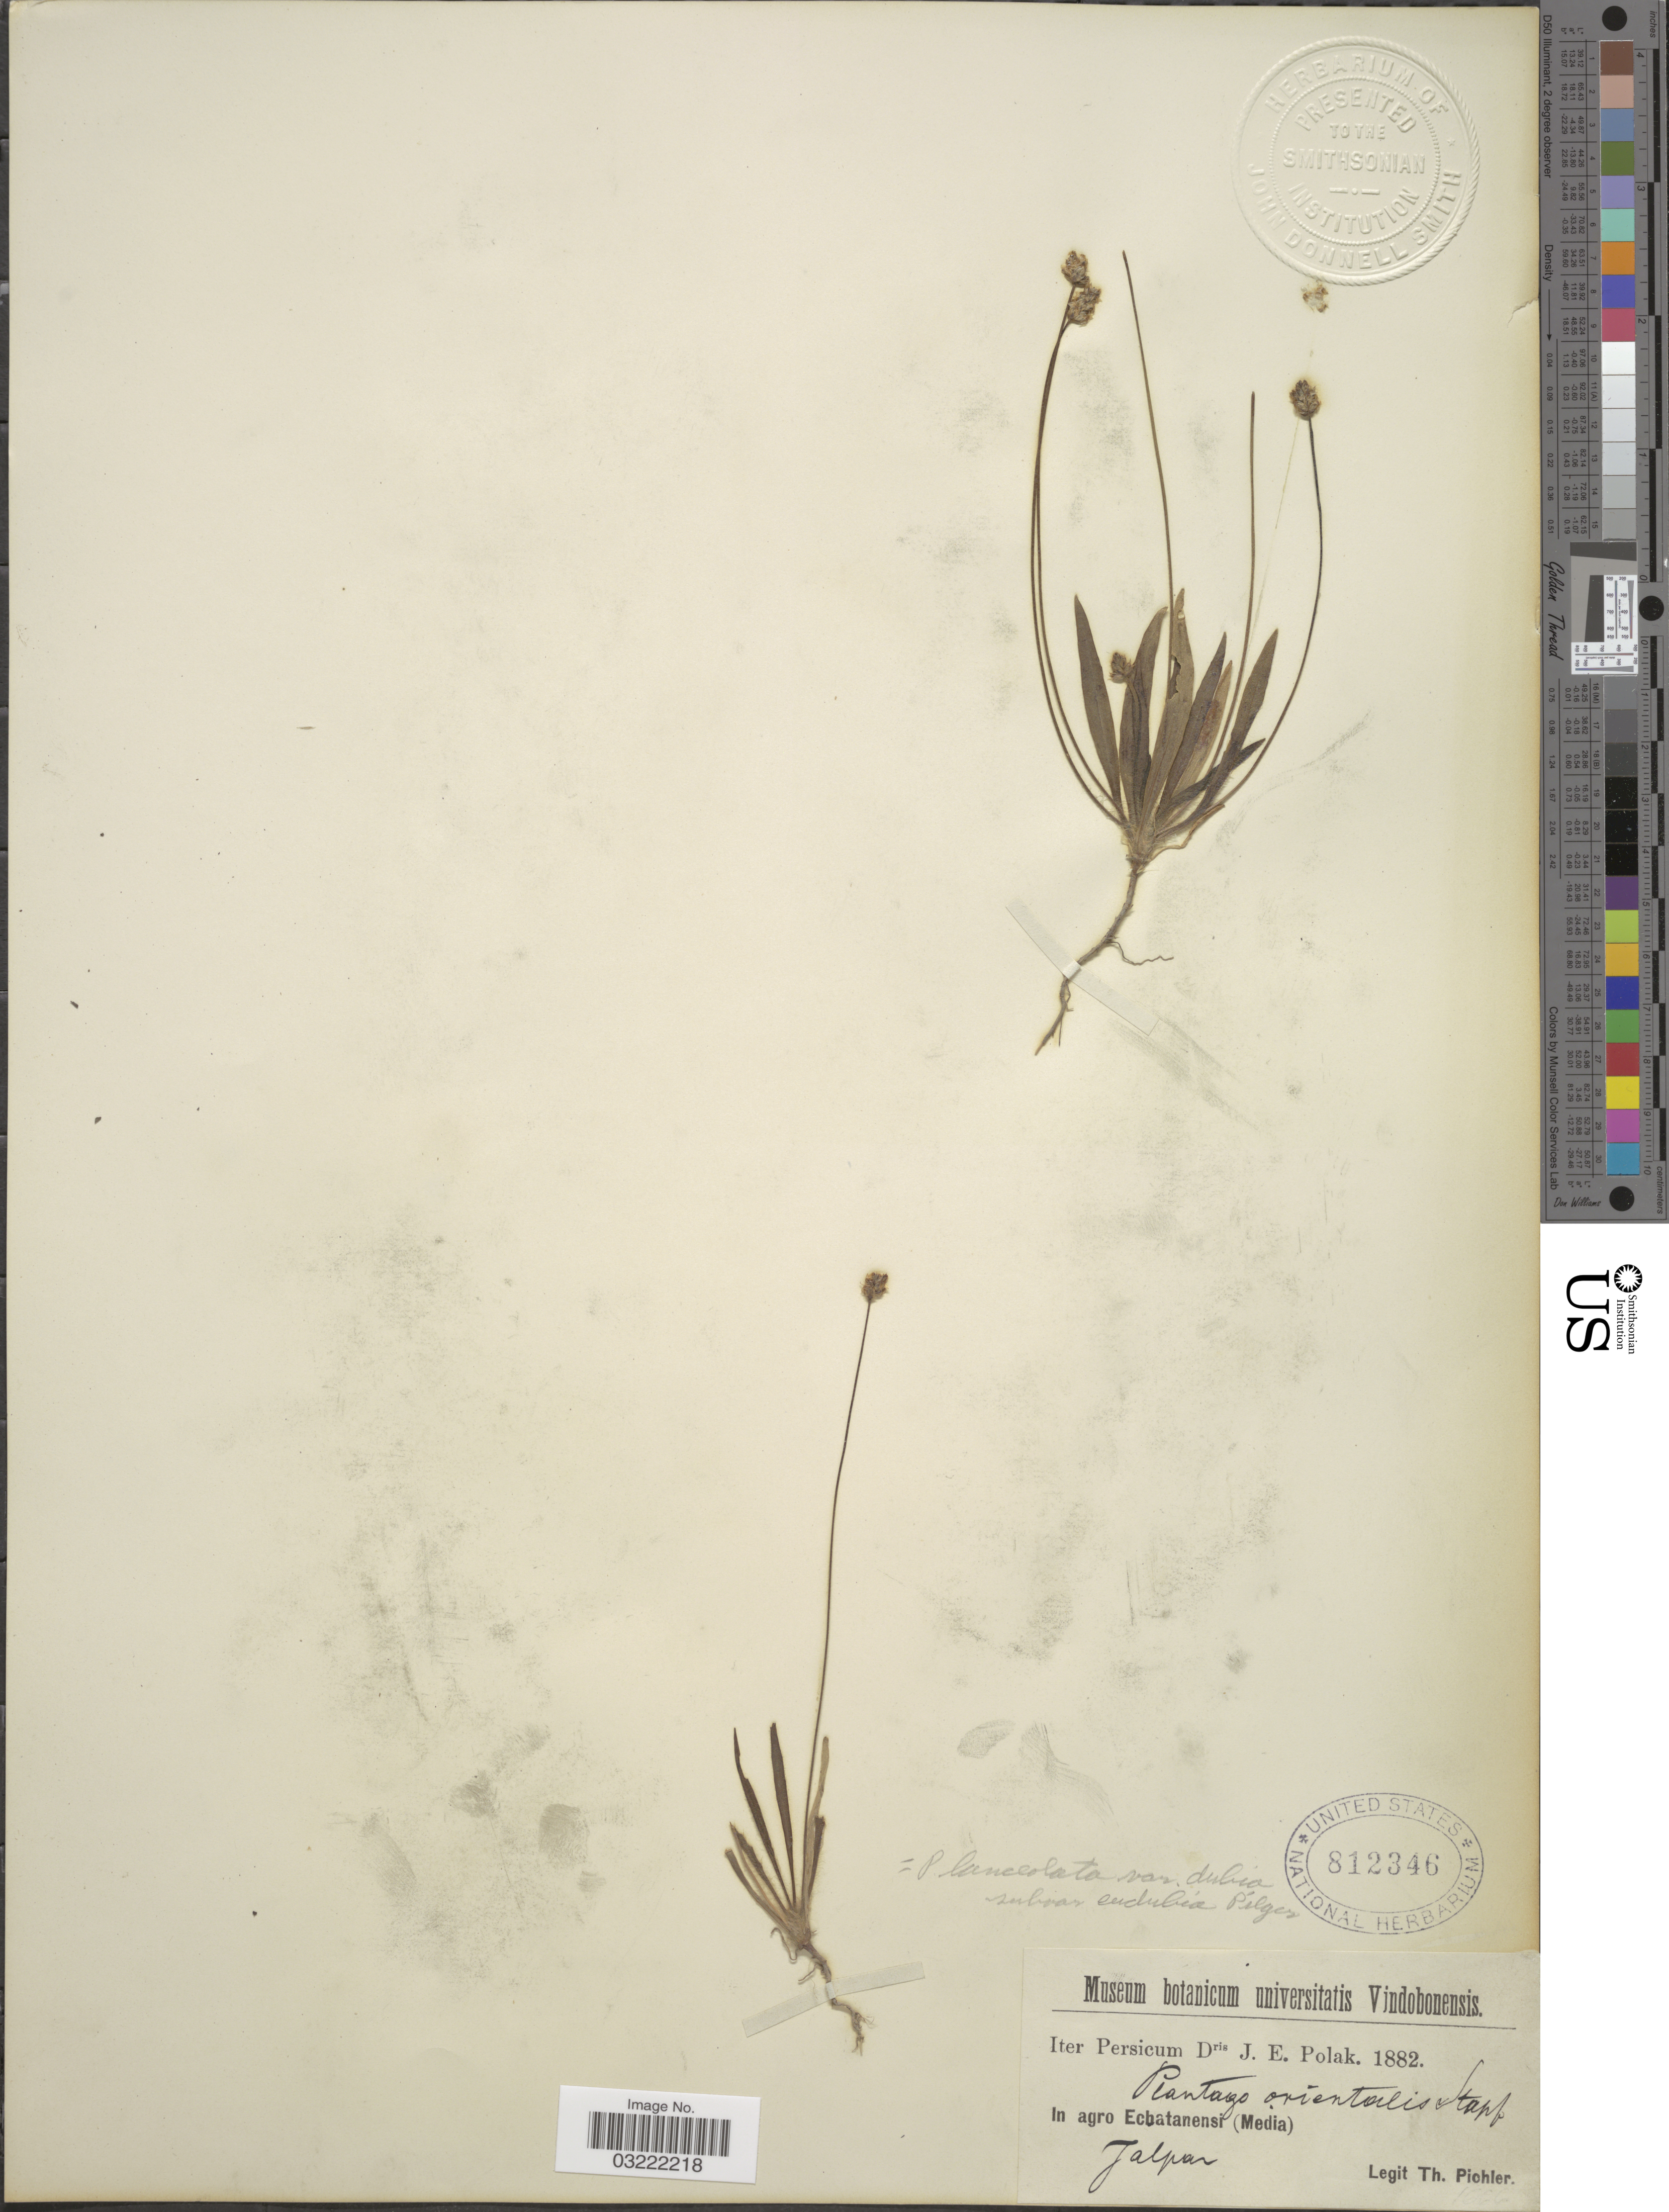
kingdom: Plantae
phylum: Tracheophyta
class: Magnoliopsida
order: Lamiales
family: Plantaginaceae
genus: Plantago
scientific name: Plantago lanceolata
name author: L.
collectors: T. Pichler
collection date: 1882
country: Iran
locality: Iter Persicum. In agro Echatanensi (Media). Jalpar [interpreted].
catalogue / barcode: US 812346